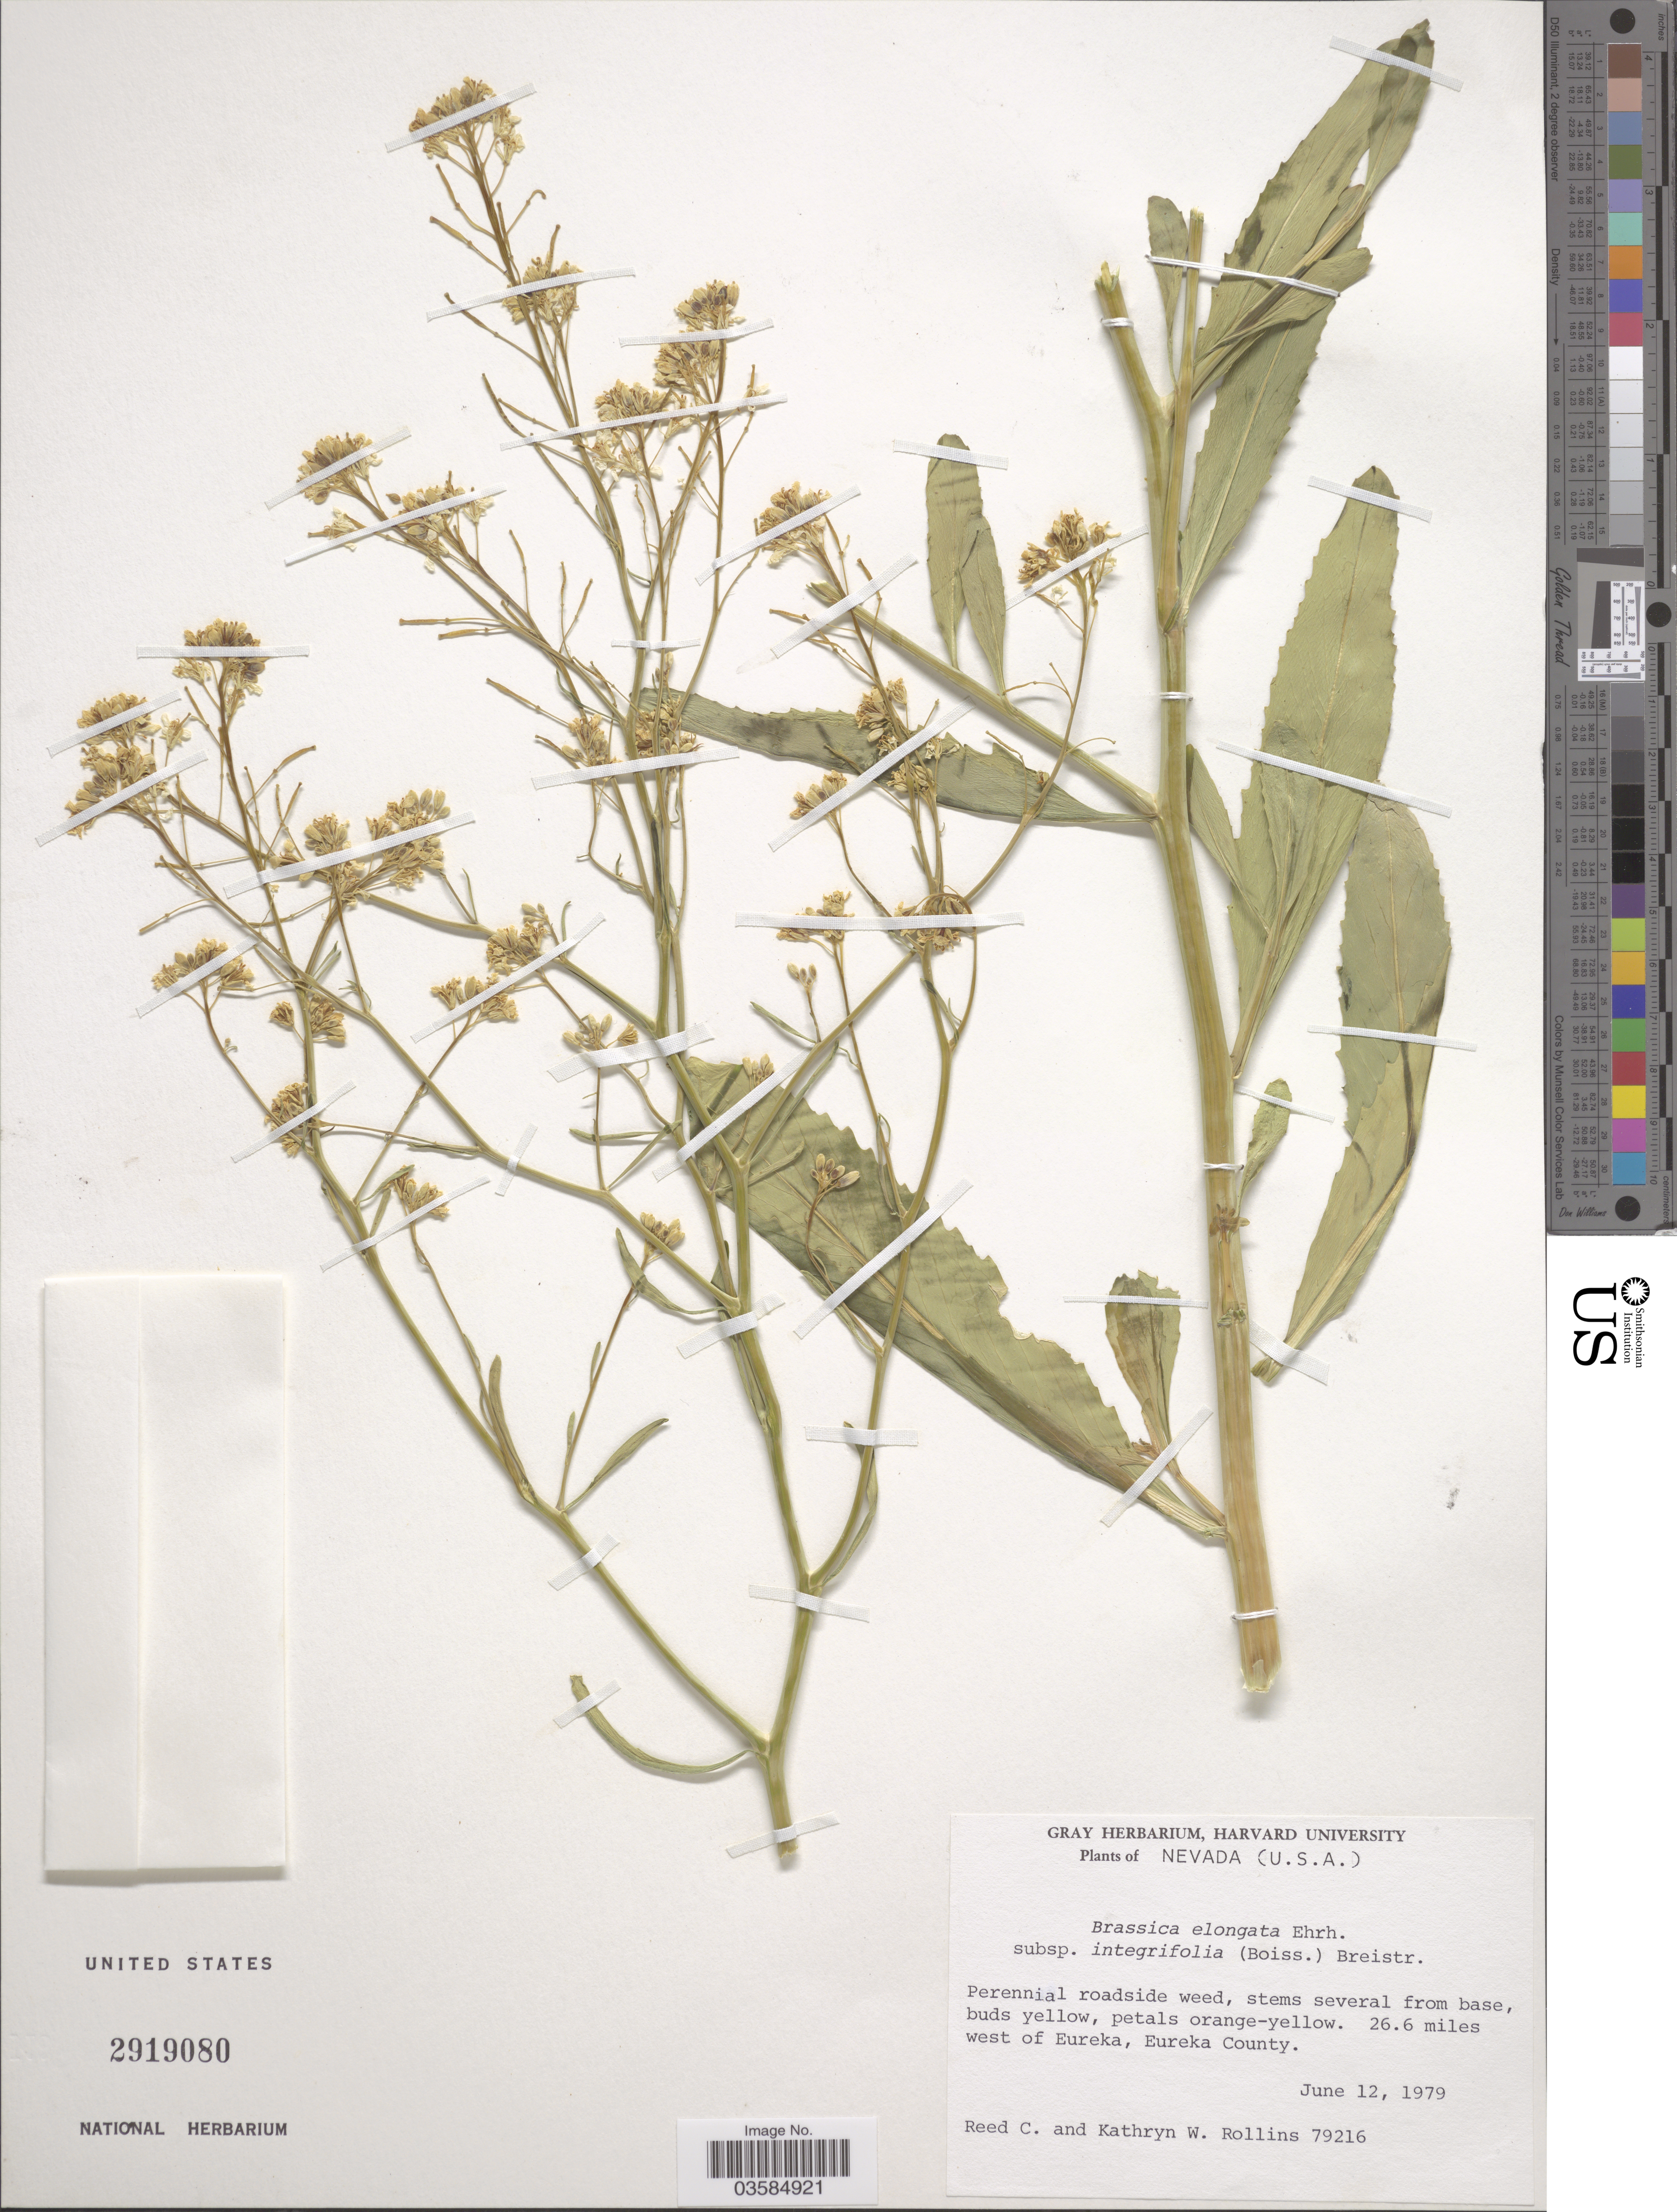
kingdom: Plantae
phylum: Tracheophyta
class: Magnoliopsida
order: Brassicales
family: Brassicaceae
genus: Brassica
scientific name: Brassica elongata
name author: Ehrh.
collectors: R. C. Rollins & K. W. Rollins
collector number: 79216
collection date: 1979-06-12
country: United States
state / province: Nevada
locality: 26.6 miles west of Eureka, Eureka County.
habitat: perennial roadside weed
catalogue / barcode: US 2919080